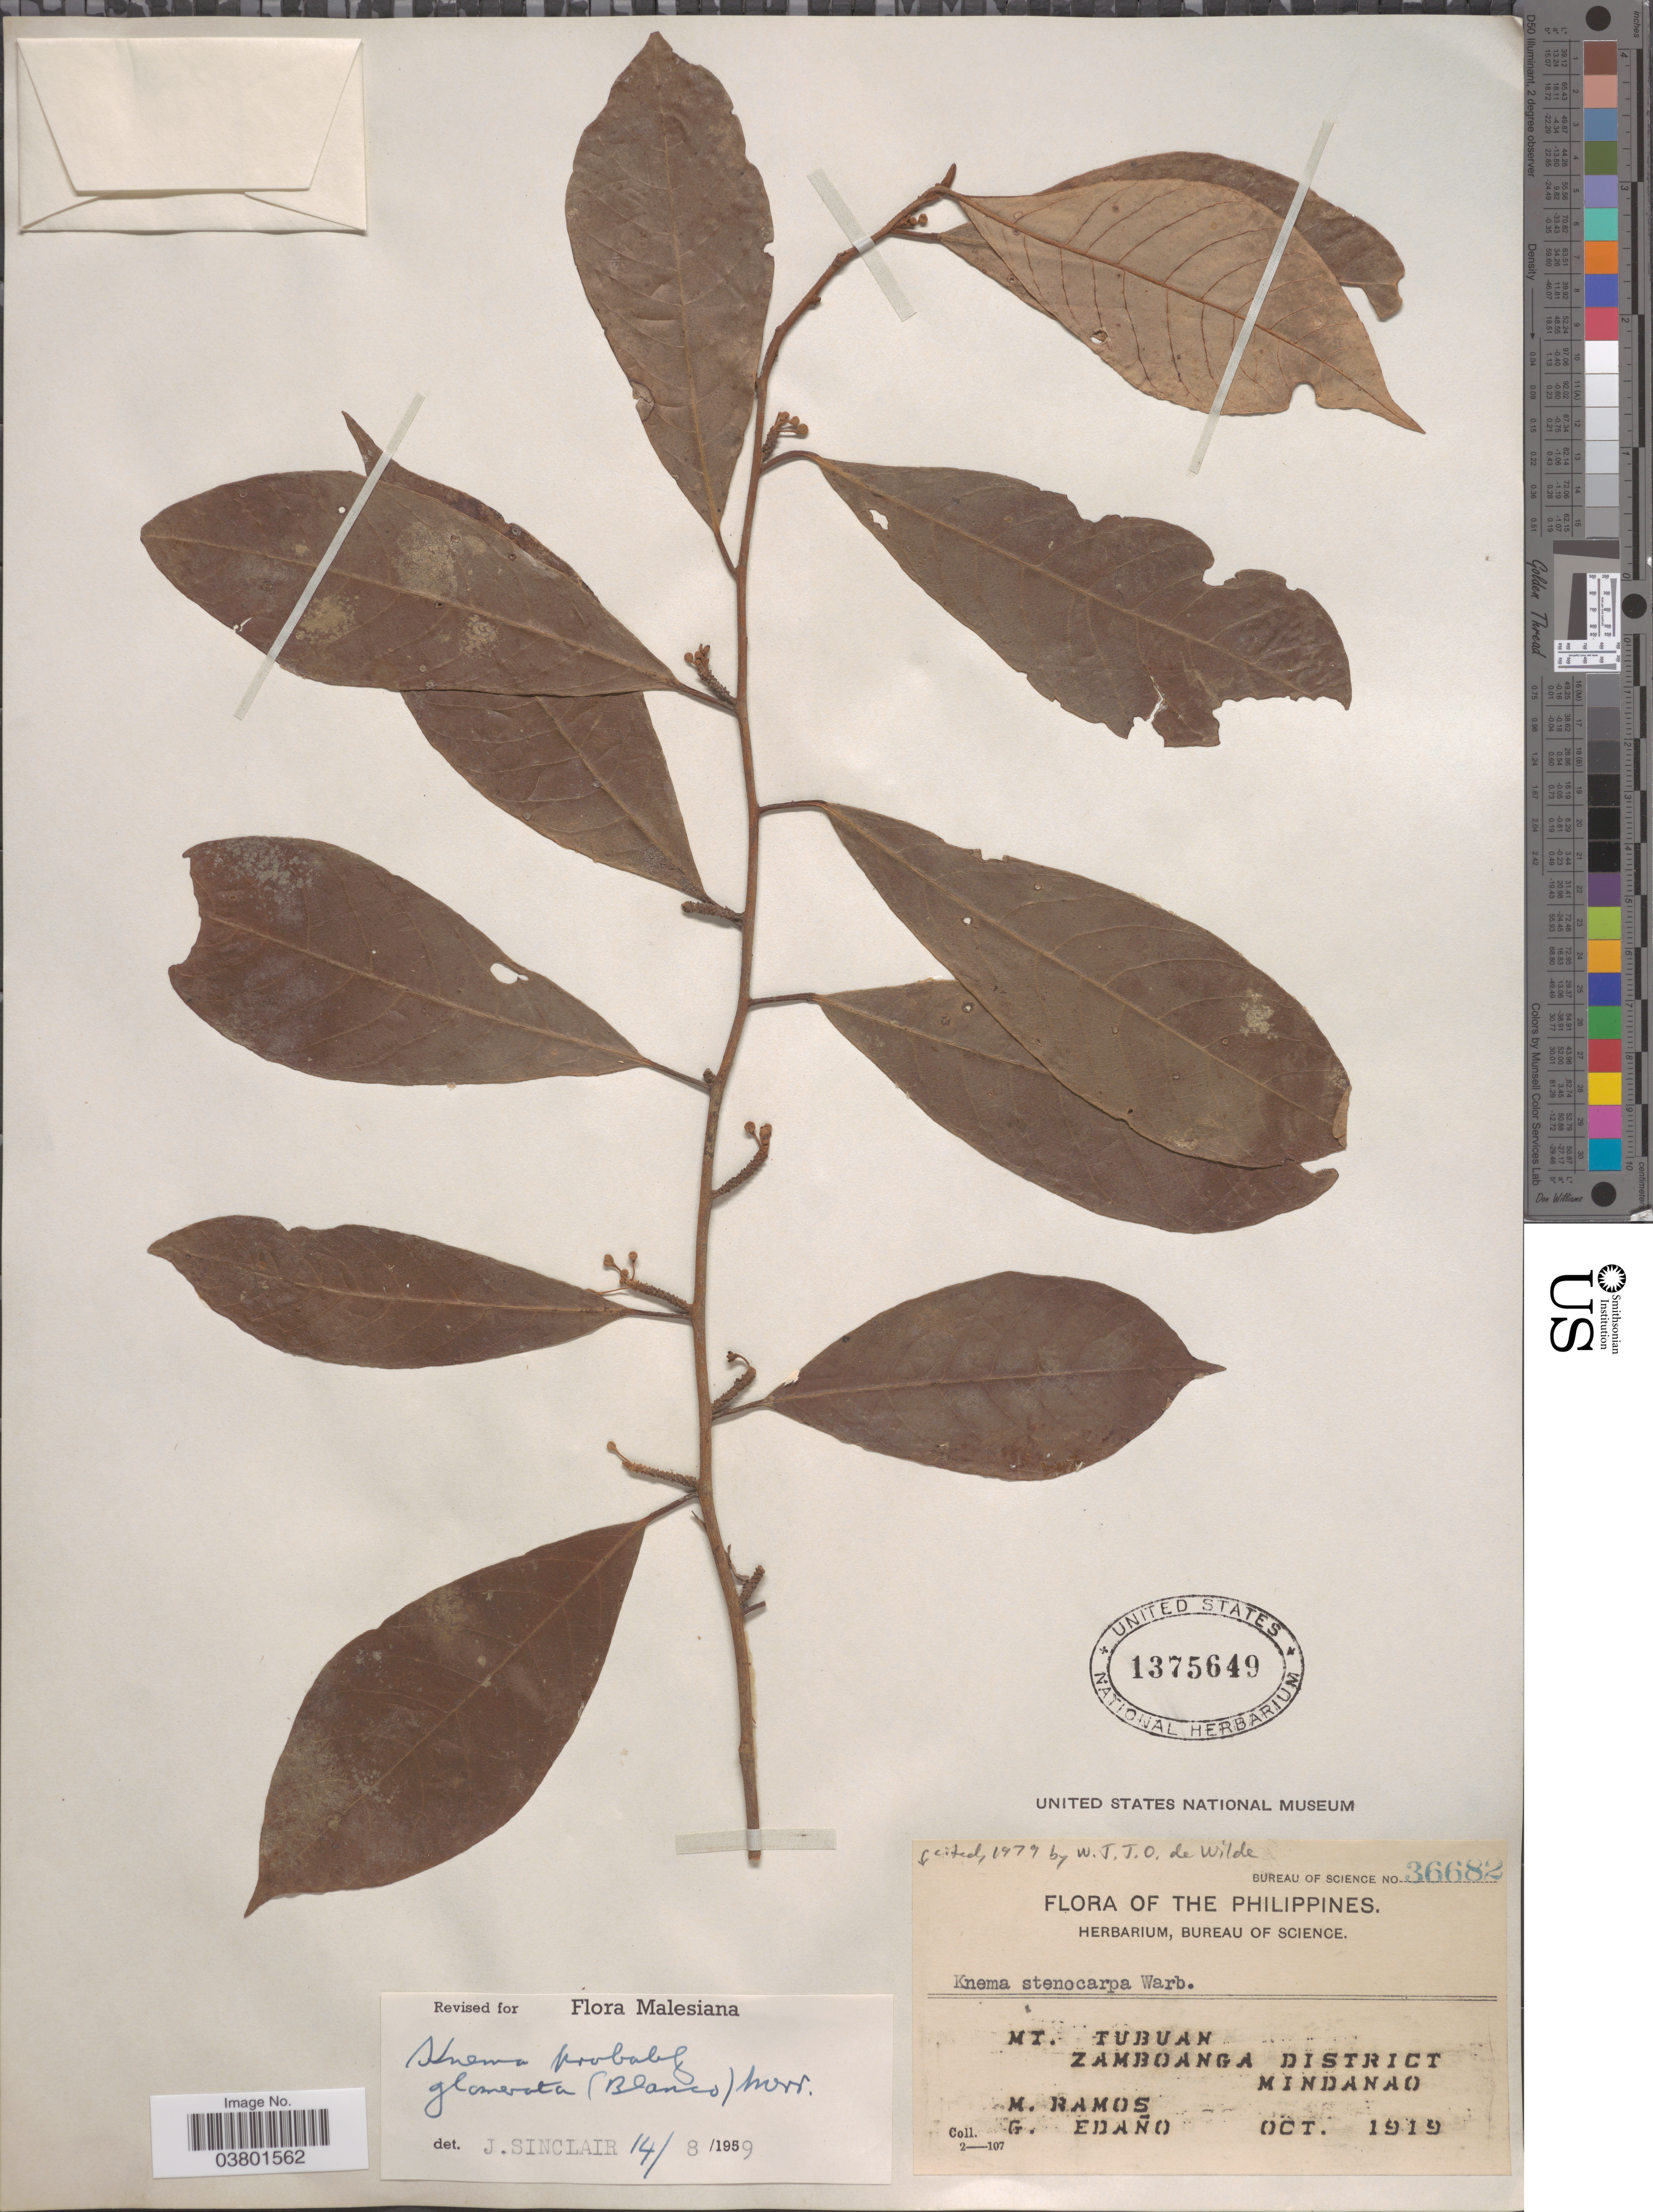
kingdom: Plantae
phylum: Tracheophyta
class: Magnoliopsida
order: Magnoliales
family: Myristicaceae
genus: Knema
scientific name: Knema stenocarpa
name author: Warb.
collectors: M. Ramos & G. Edaño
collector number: Bureau of Science 36682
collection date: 1919-10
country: Philippines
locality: Mt. Tubuan. Zamboanga District. Mindanao.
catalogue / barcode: US 1375649